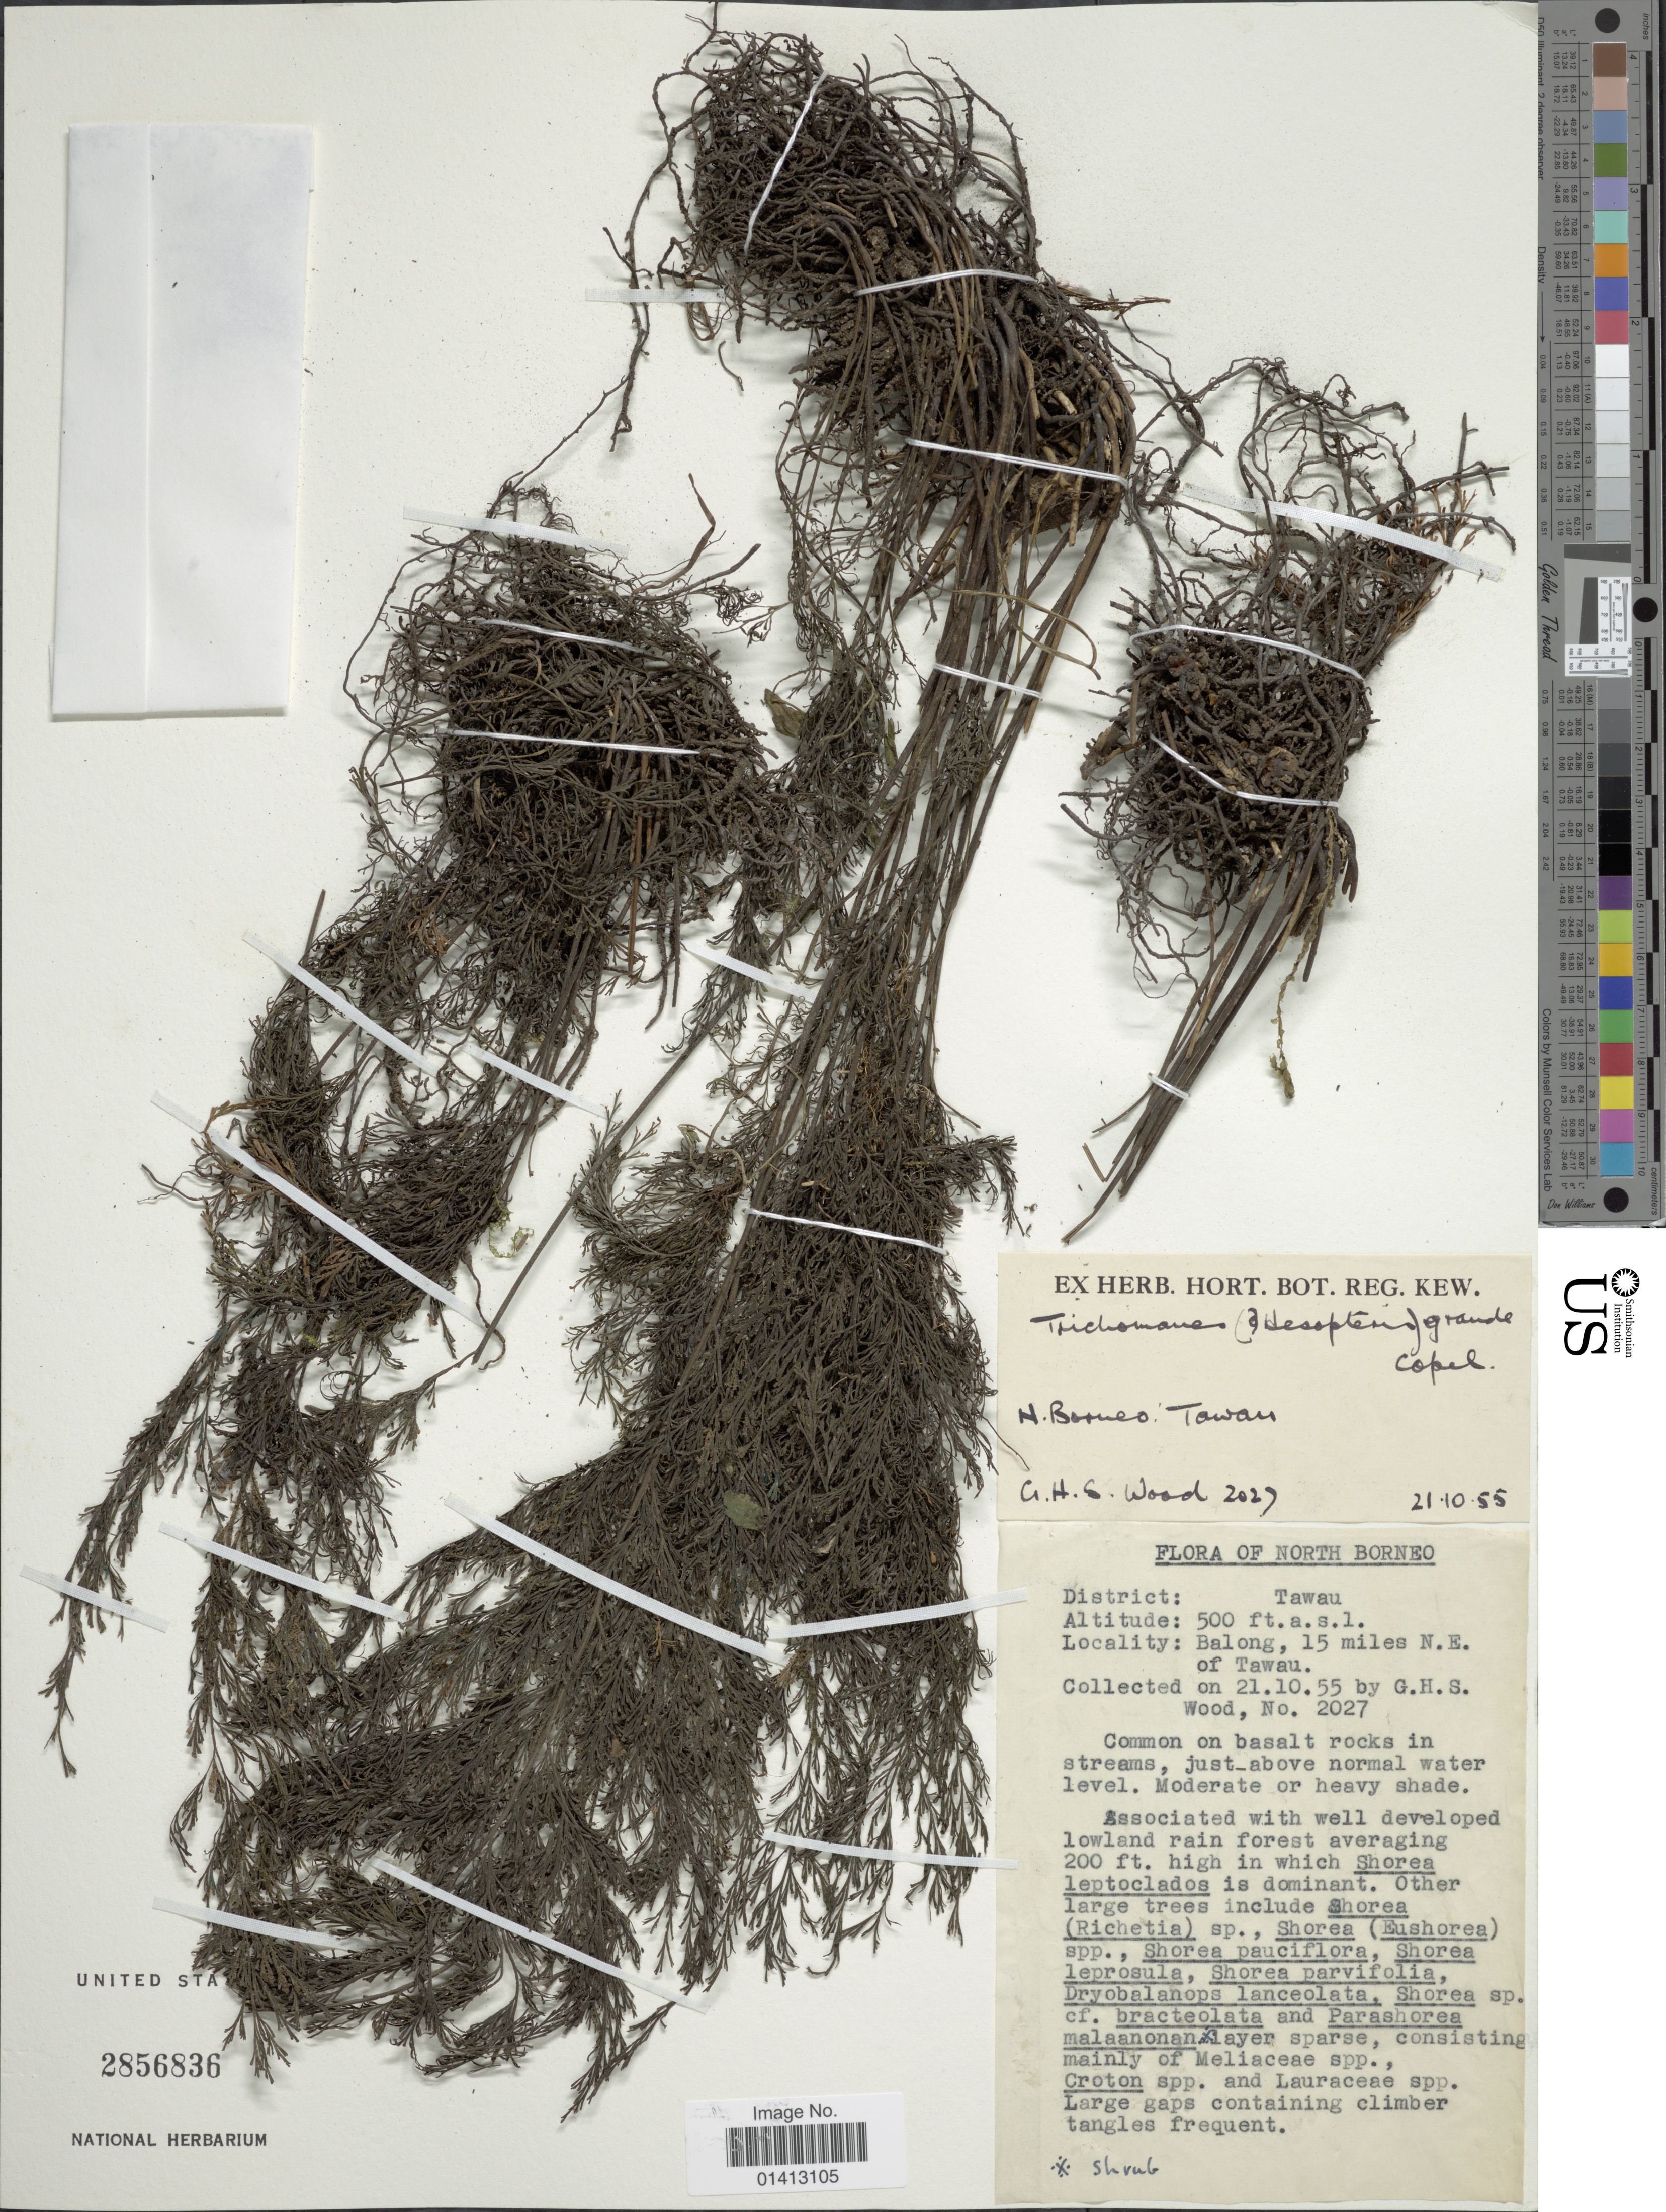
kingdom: Plantae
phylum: Tracheophyta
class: Polypodiopsida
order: Hymenophyllales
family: Hymenophyllaceae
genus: Crepidomanes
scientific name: Crepidomanes grande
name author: (Copel.) Ebihara & K. Iwats.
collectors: G. Wood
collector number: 2027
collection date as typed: Transcribed d/m/y: 21/10/55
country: Malaysia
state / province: Sabah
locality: North Borneo, Balong, 15 miles N.E. of Tawau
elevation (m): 152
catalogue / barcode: US 2856836